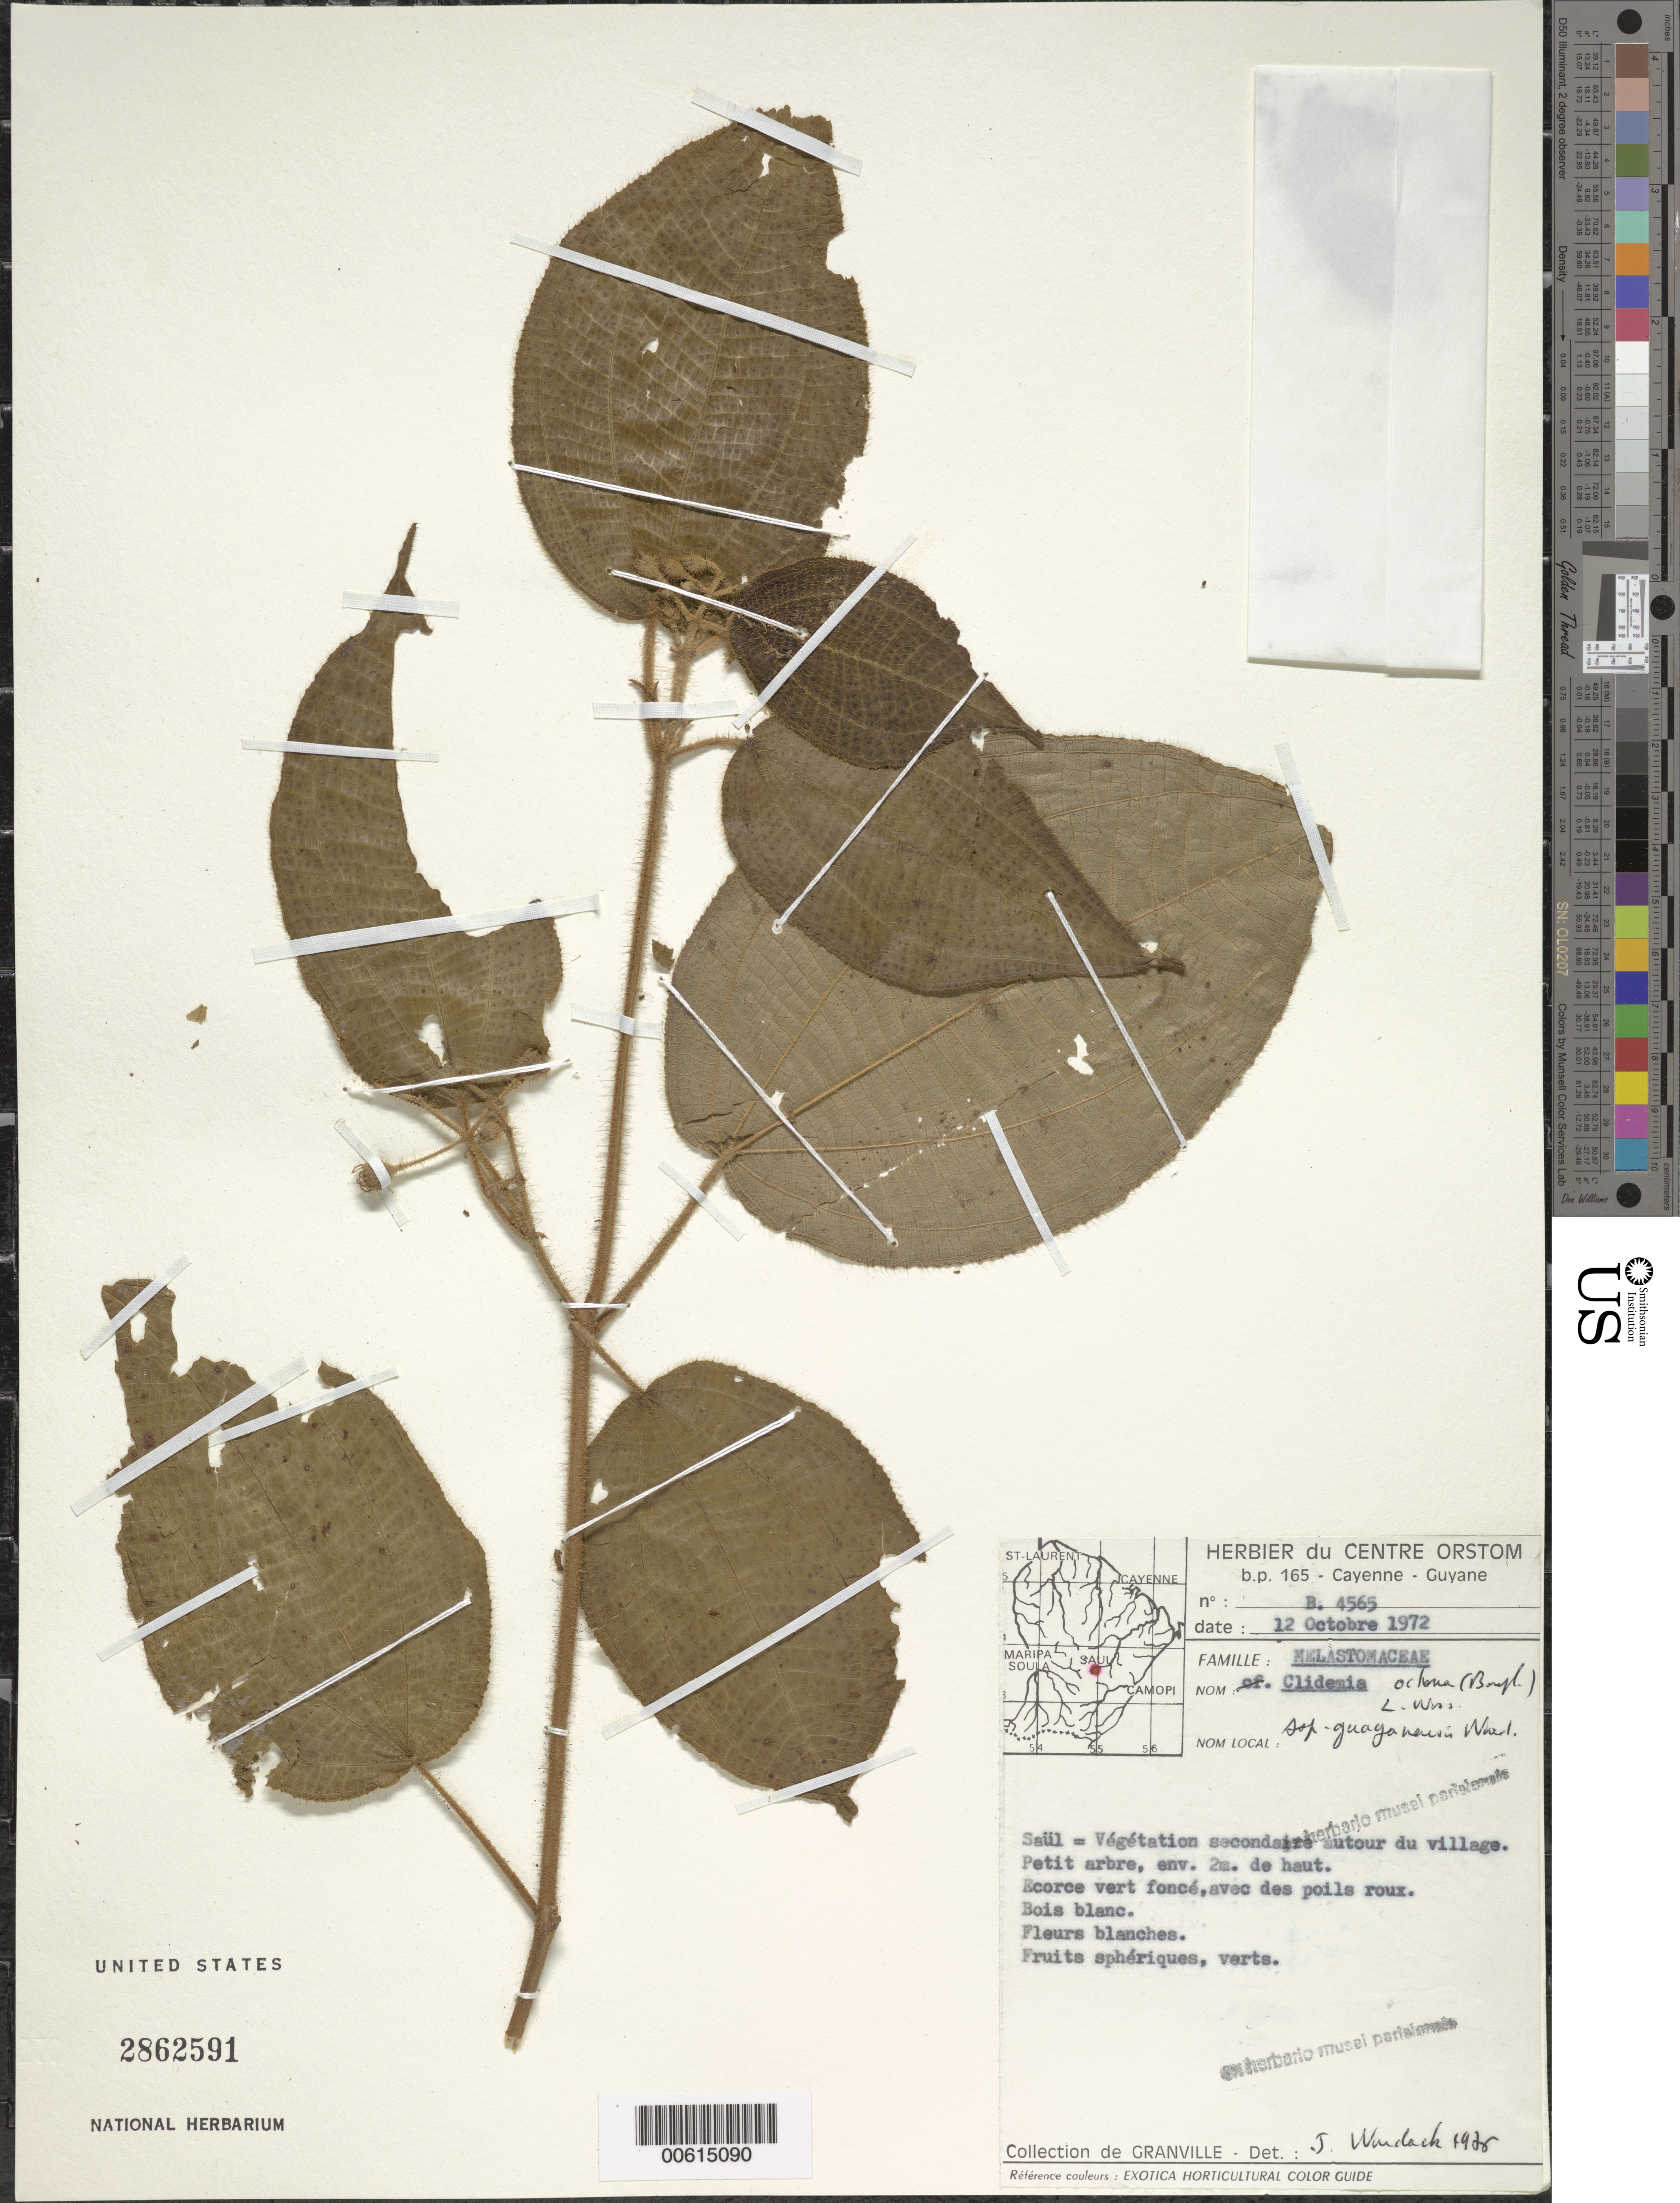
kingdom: Plantae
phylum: Tracheophyta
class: Magnoliopsida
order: Myrtales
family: Melastomataceae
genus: Clidemia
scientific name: Clidemia octona subsp. guayanensis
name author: Wurdack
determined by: Wurdack, John J., (US), US (UNITED STATES)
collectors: J.-J. de Granville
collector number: B 4565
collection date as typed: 12-Oct-72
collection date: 1972-10-12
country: French Guiana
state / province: Saint-Laurent-du-Maroni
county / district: Saül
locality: Saül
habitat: Vegetation secondaire autour du village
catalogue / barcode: US 2862591